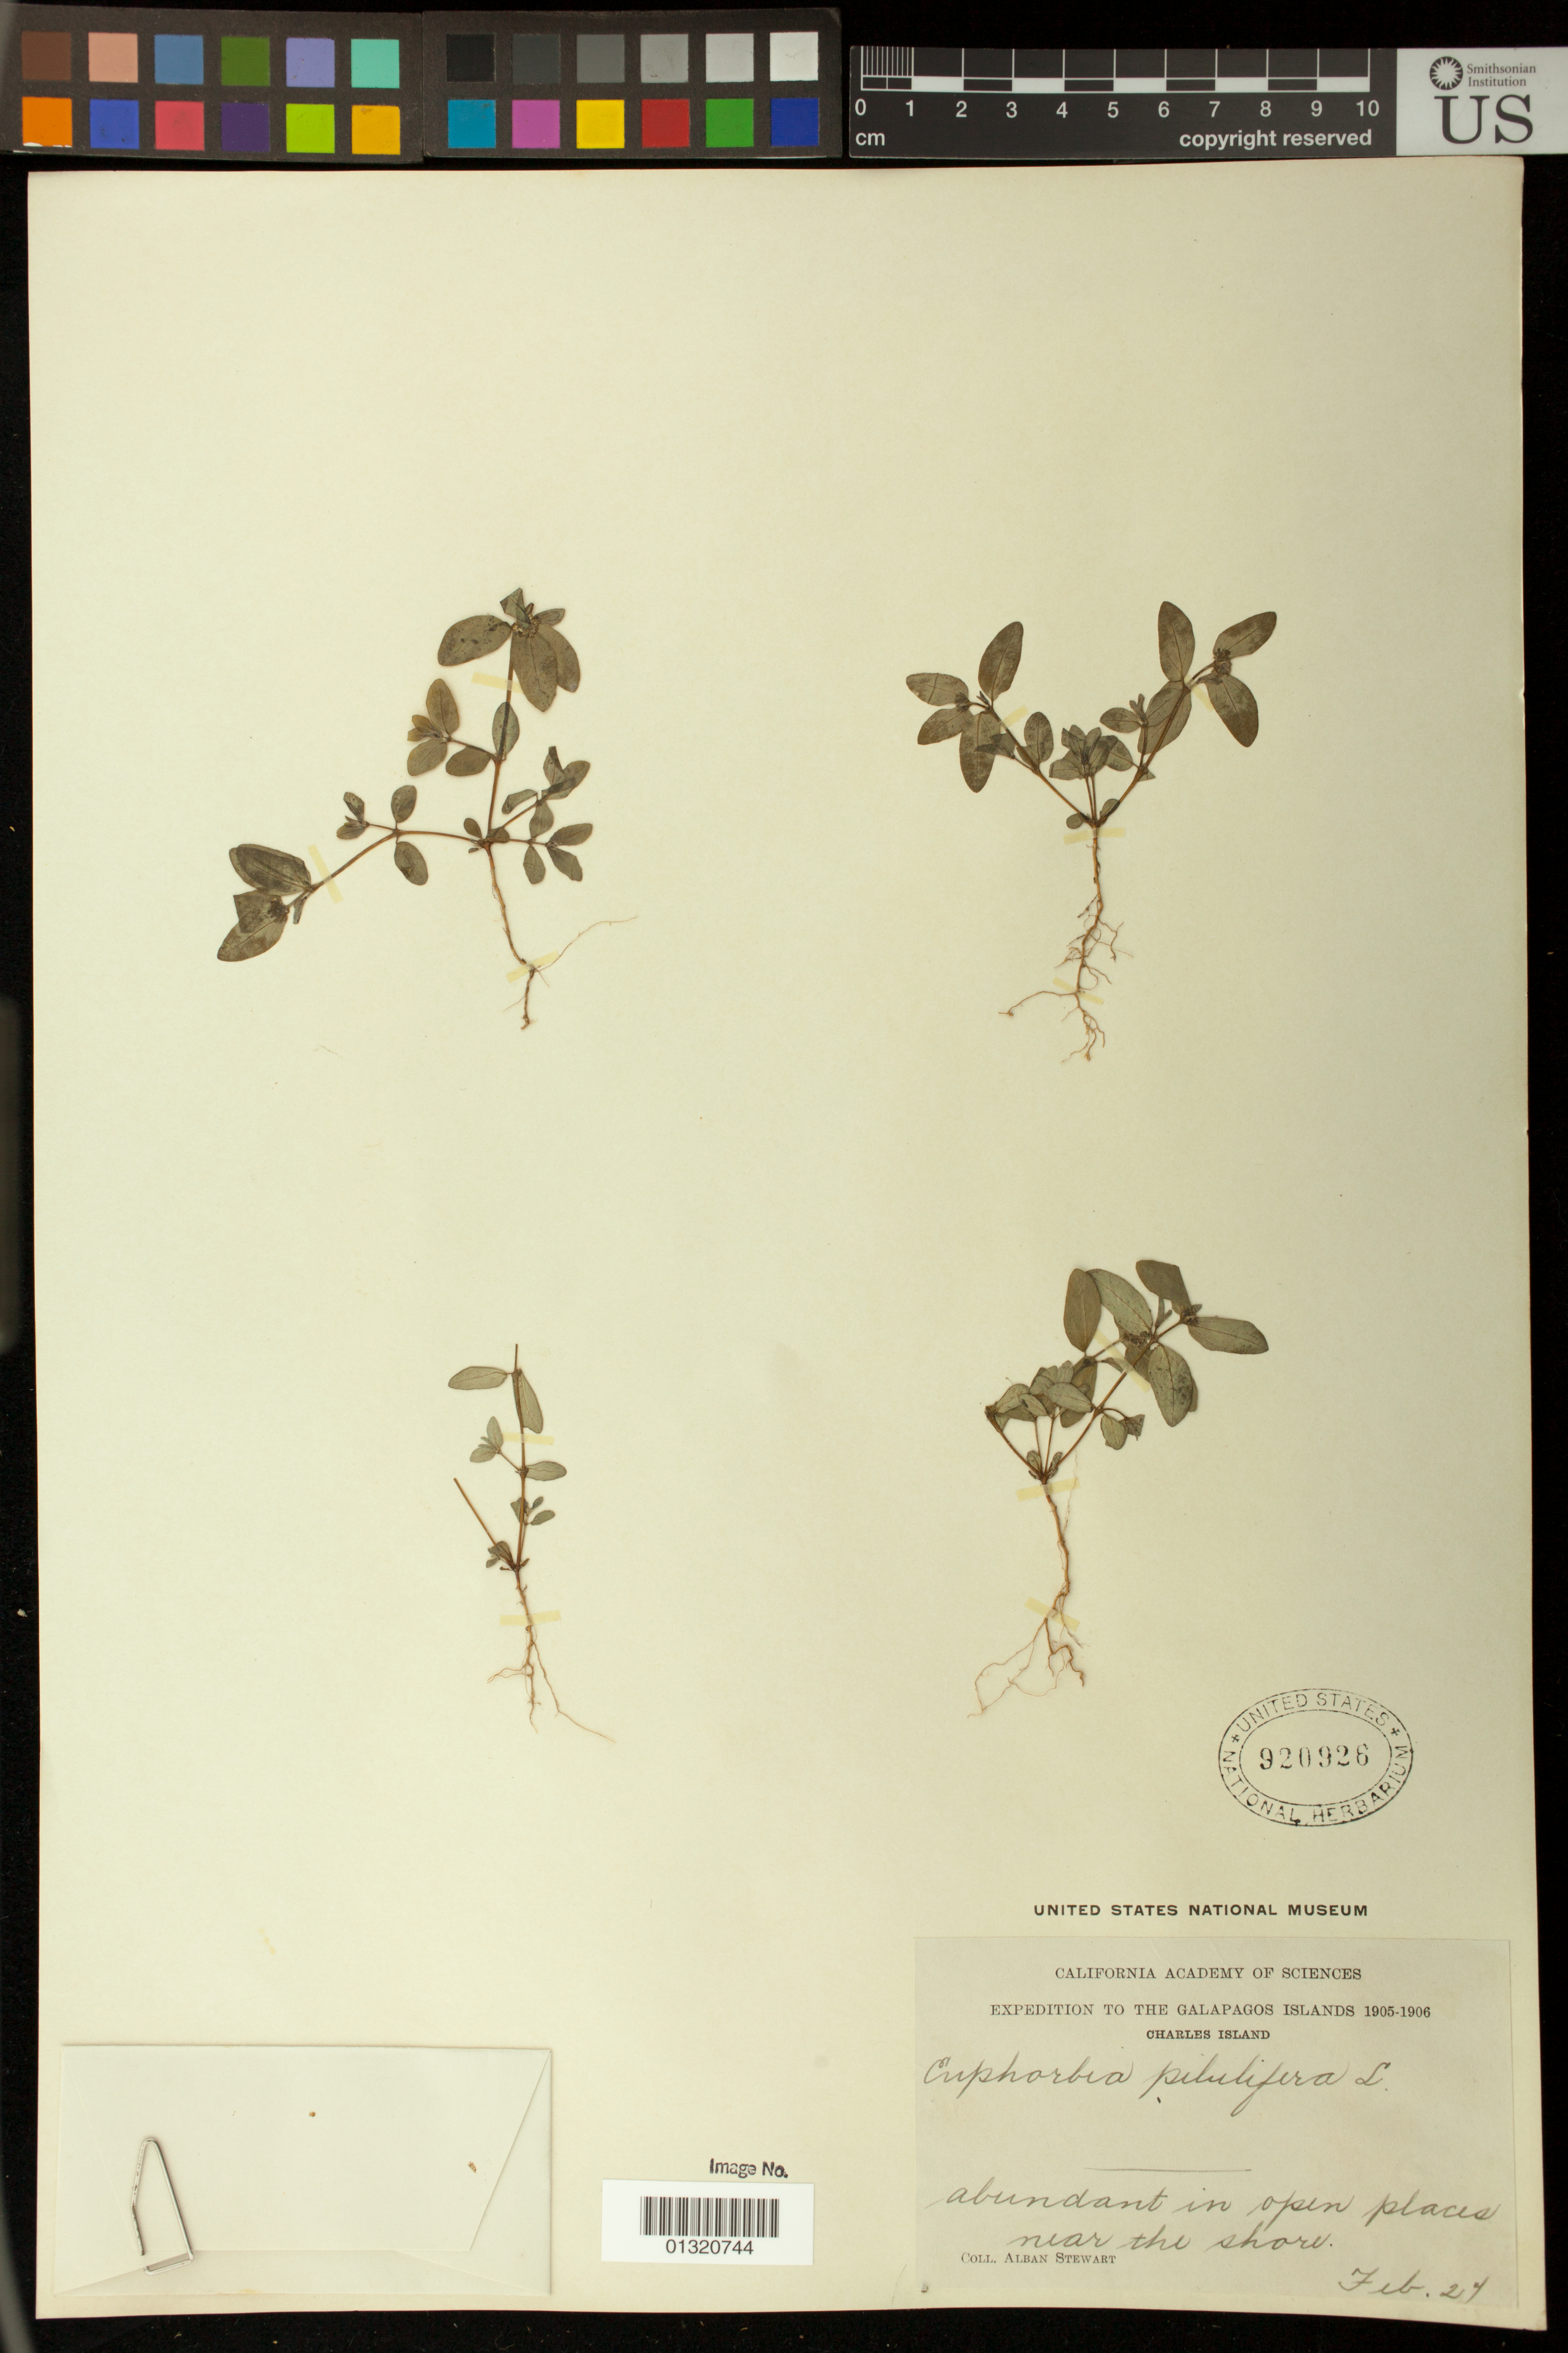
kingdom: Plantae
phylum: Tracheophyta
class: Magnoliopsida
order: Malpighiales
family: Euphorbiaceae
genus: Euphorbia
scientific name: Euphorbia sp.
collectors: A. Stewart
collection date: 1906-02-24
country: Ecuador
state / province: Colón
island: Santa Maria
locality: Charles Island (Isla Santa Maria)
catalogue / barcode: US 920926